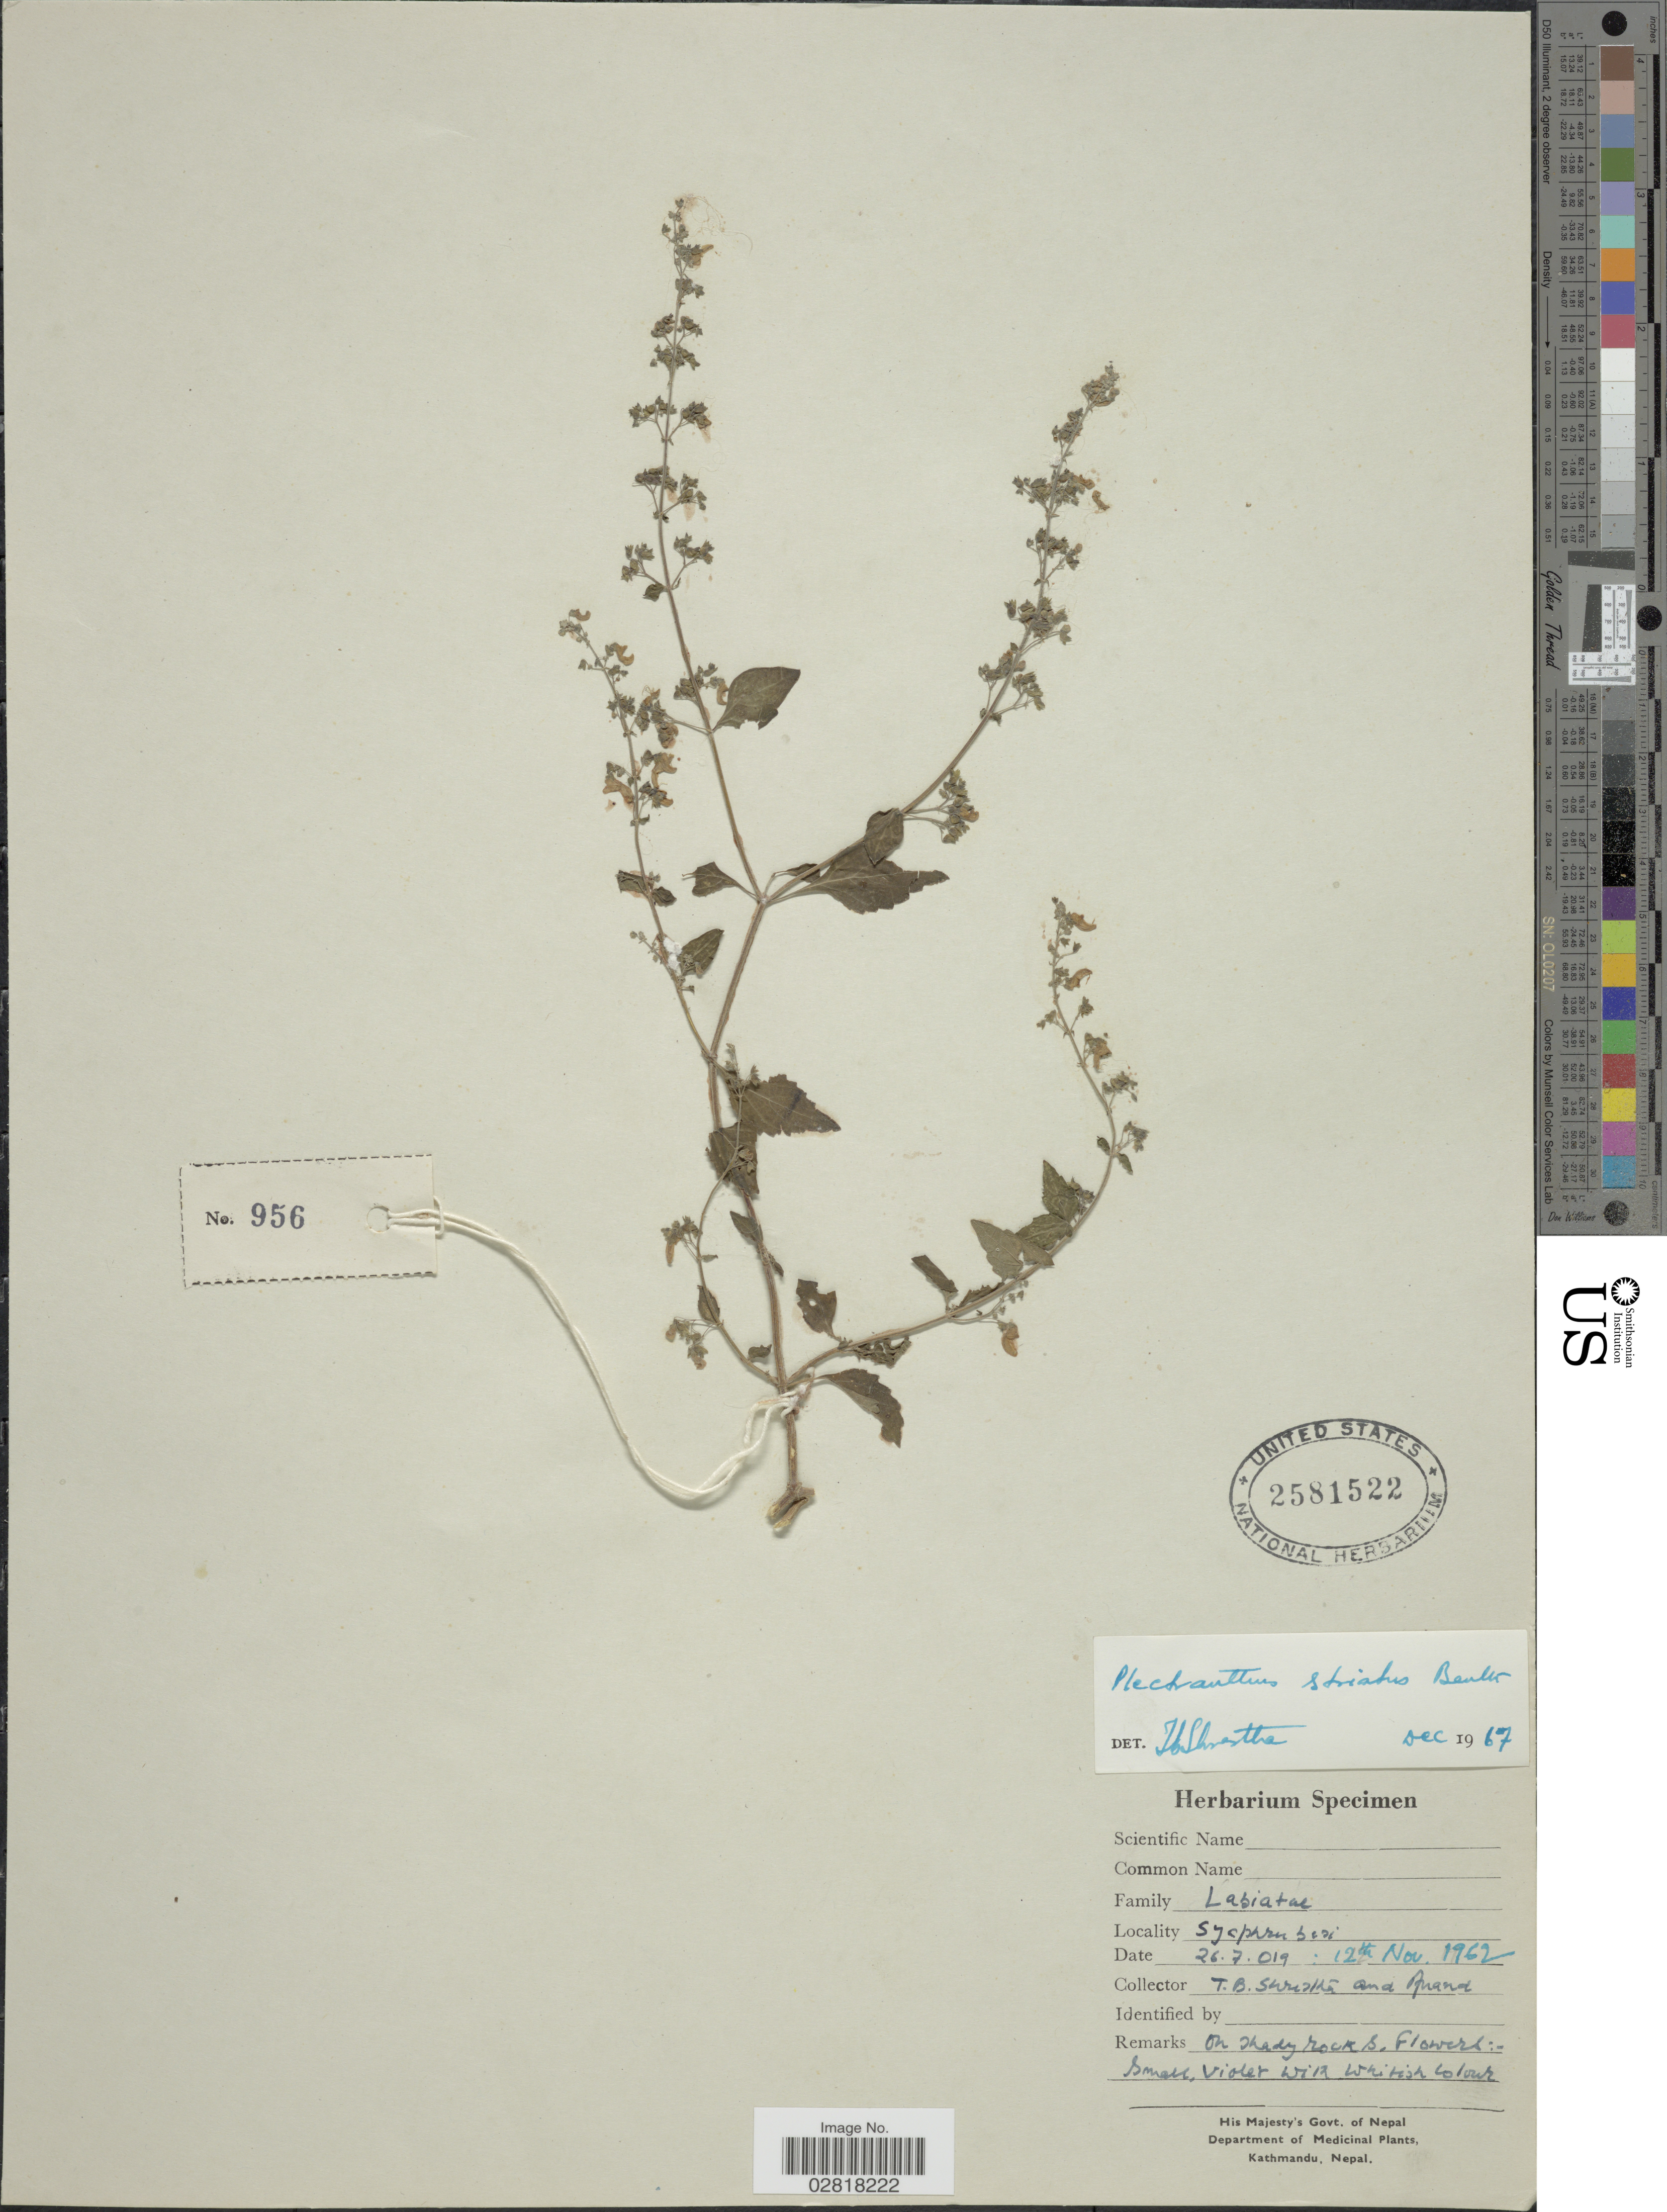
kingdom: Plantae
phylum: Tracheophyta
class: Magnoliopsida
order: Lamiales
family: Lamiaceae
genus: Plectranthus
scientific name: Plectranthus striatus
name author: Benth.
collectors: T. B. Shrestha & Anand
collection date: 1962-11-12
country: Nepal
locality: Sysparubesi [interpreted].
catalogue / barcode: US 2581522